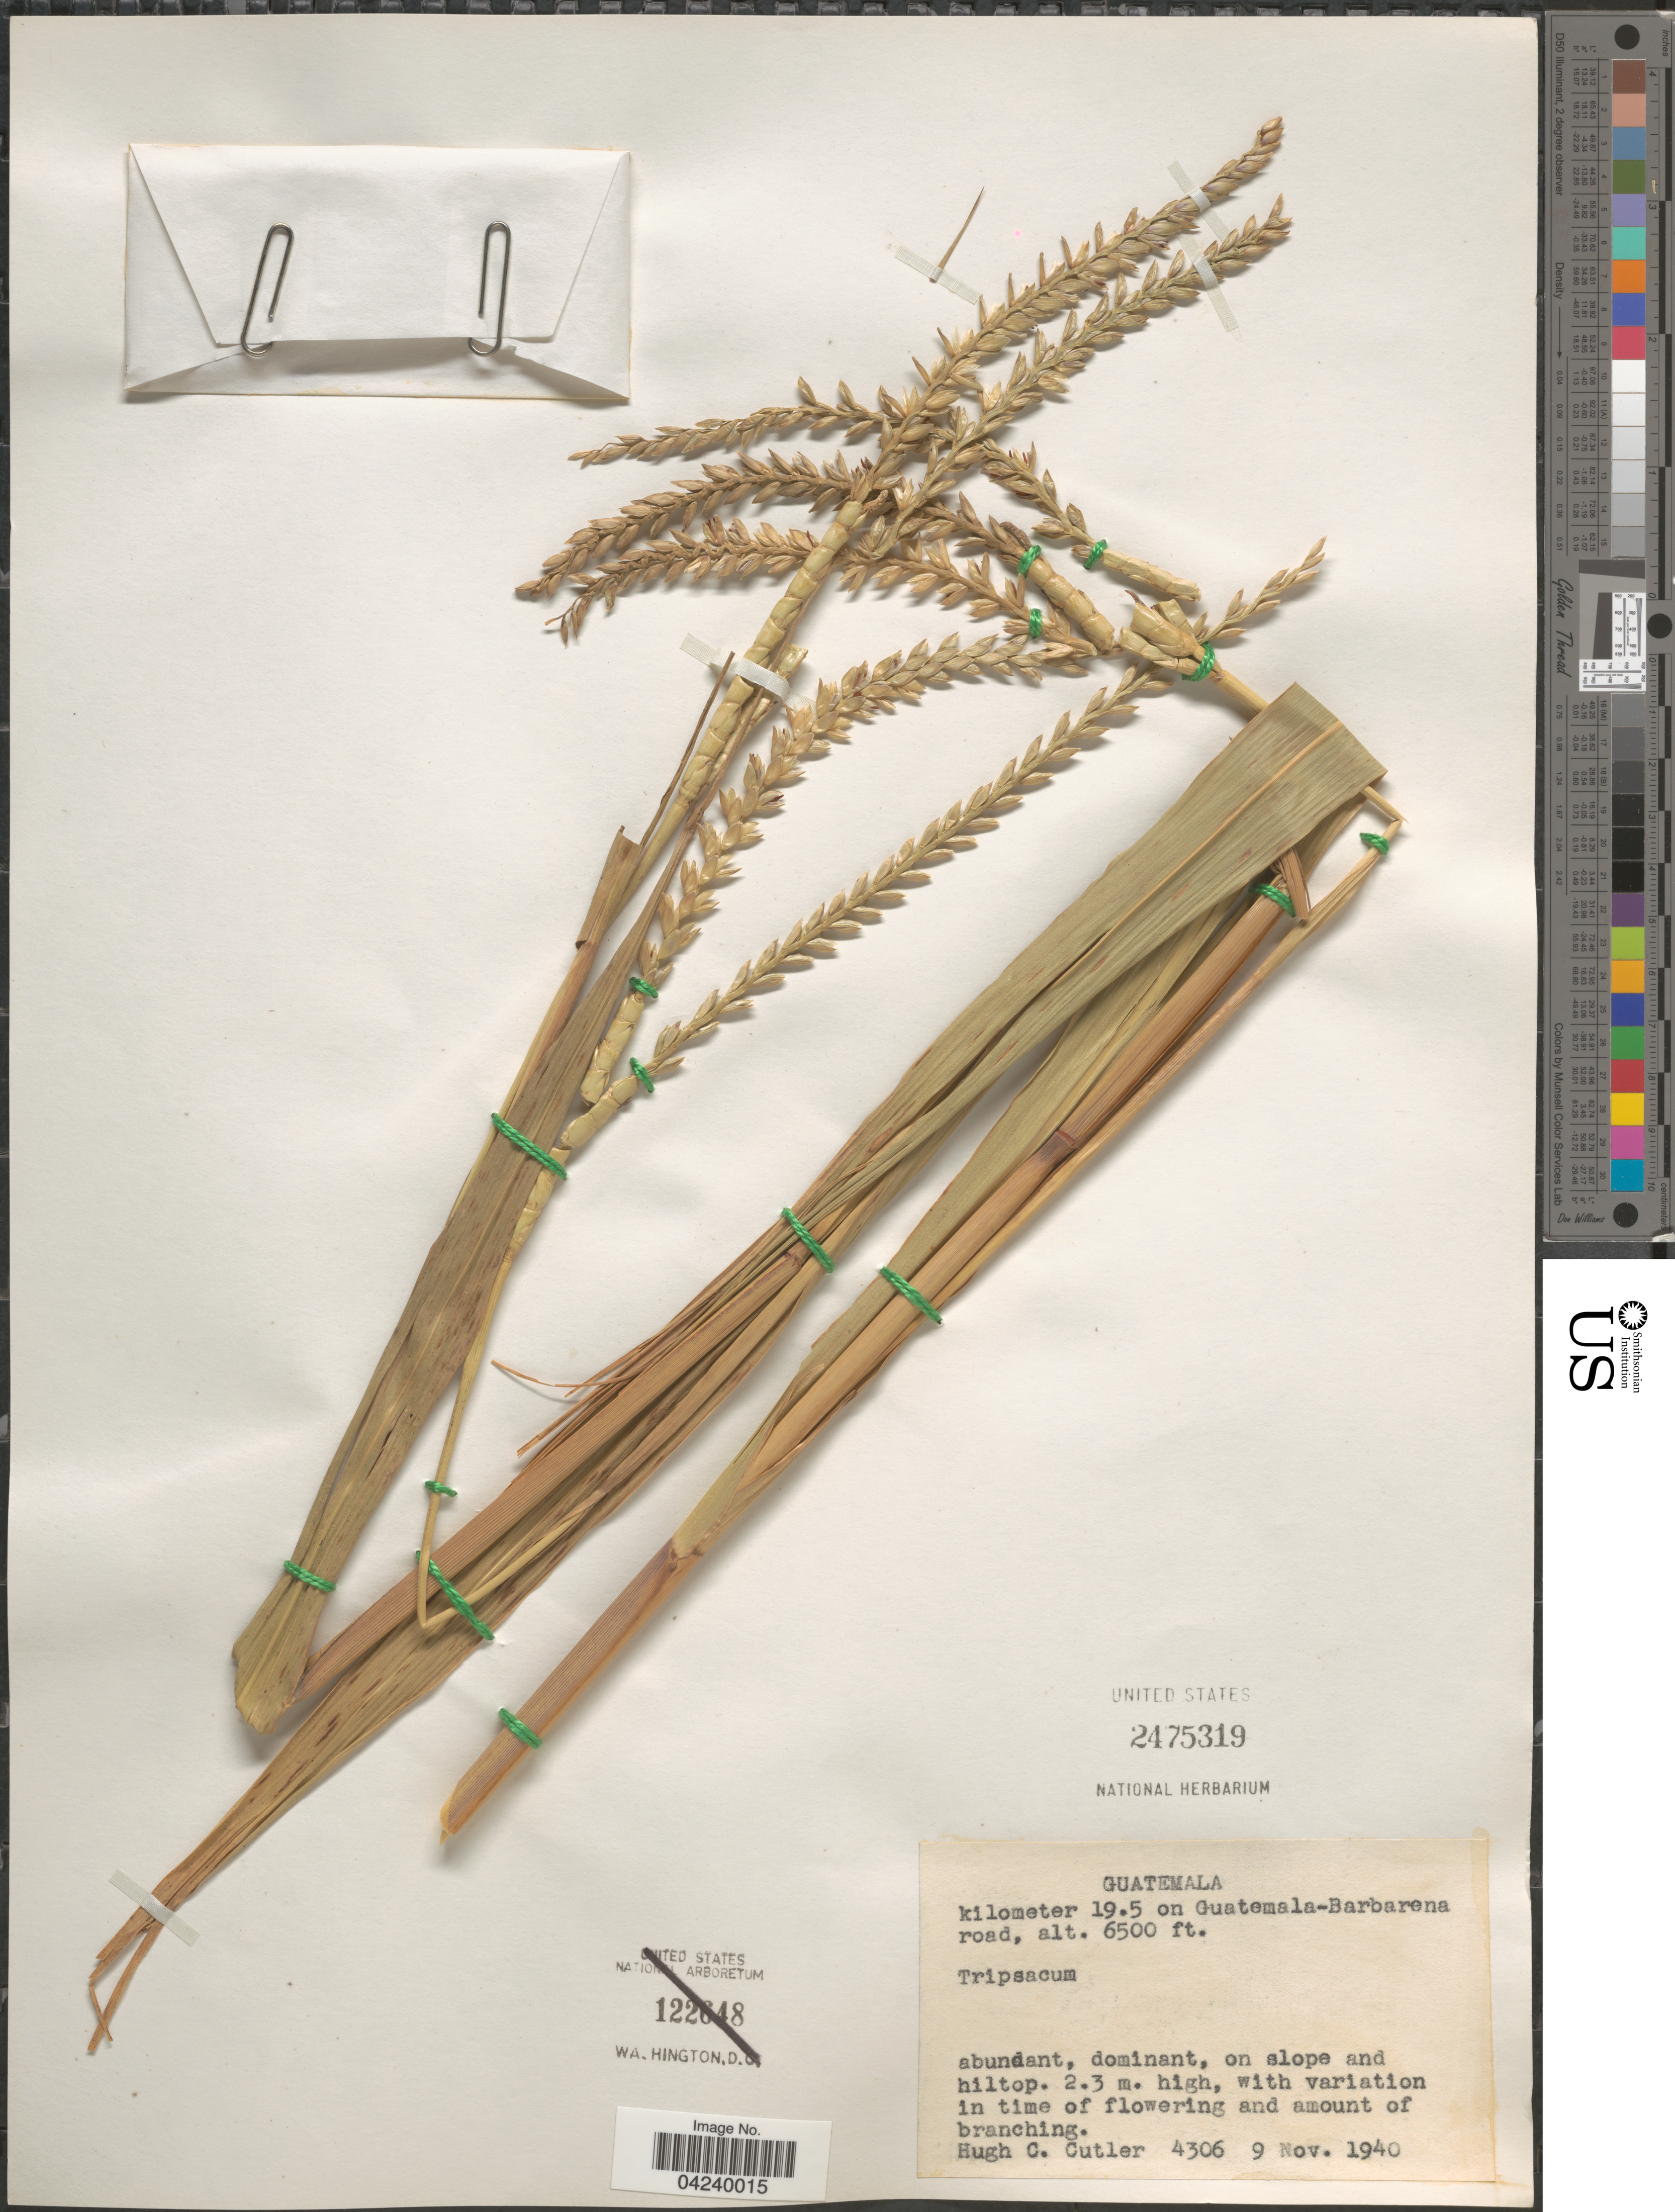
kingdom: Plantae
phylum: Tracheophyta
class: Liliopsida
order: Poales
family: Poaceae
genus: Tripsacum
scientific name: Tripsacum sp.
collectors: H. C. Cutler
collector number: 4306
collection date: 1940-11-09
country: Guatemala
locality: Kilometer 19.5 on Guatemala-Barbarena road. Abundant, dominant, on slope and hiltop.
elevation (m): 1981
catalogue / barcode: US 2475319